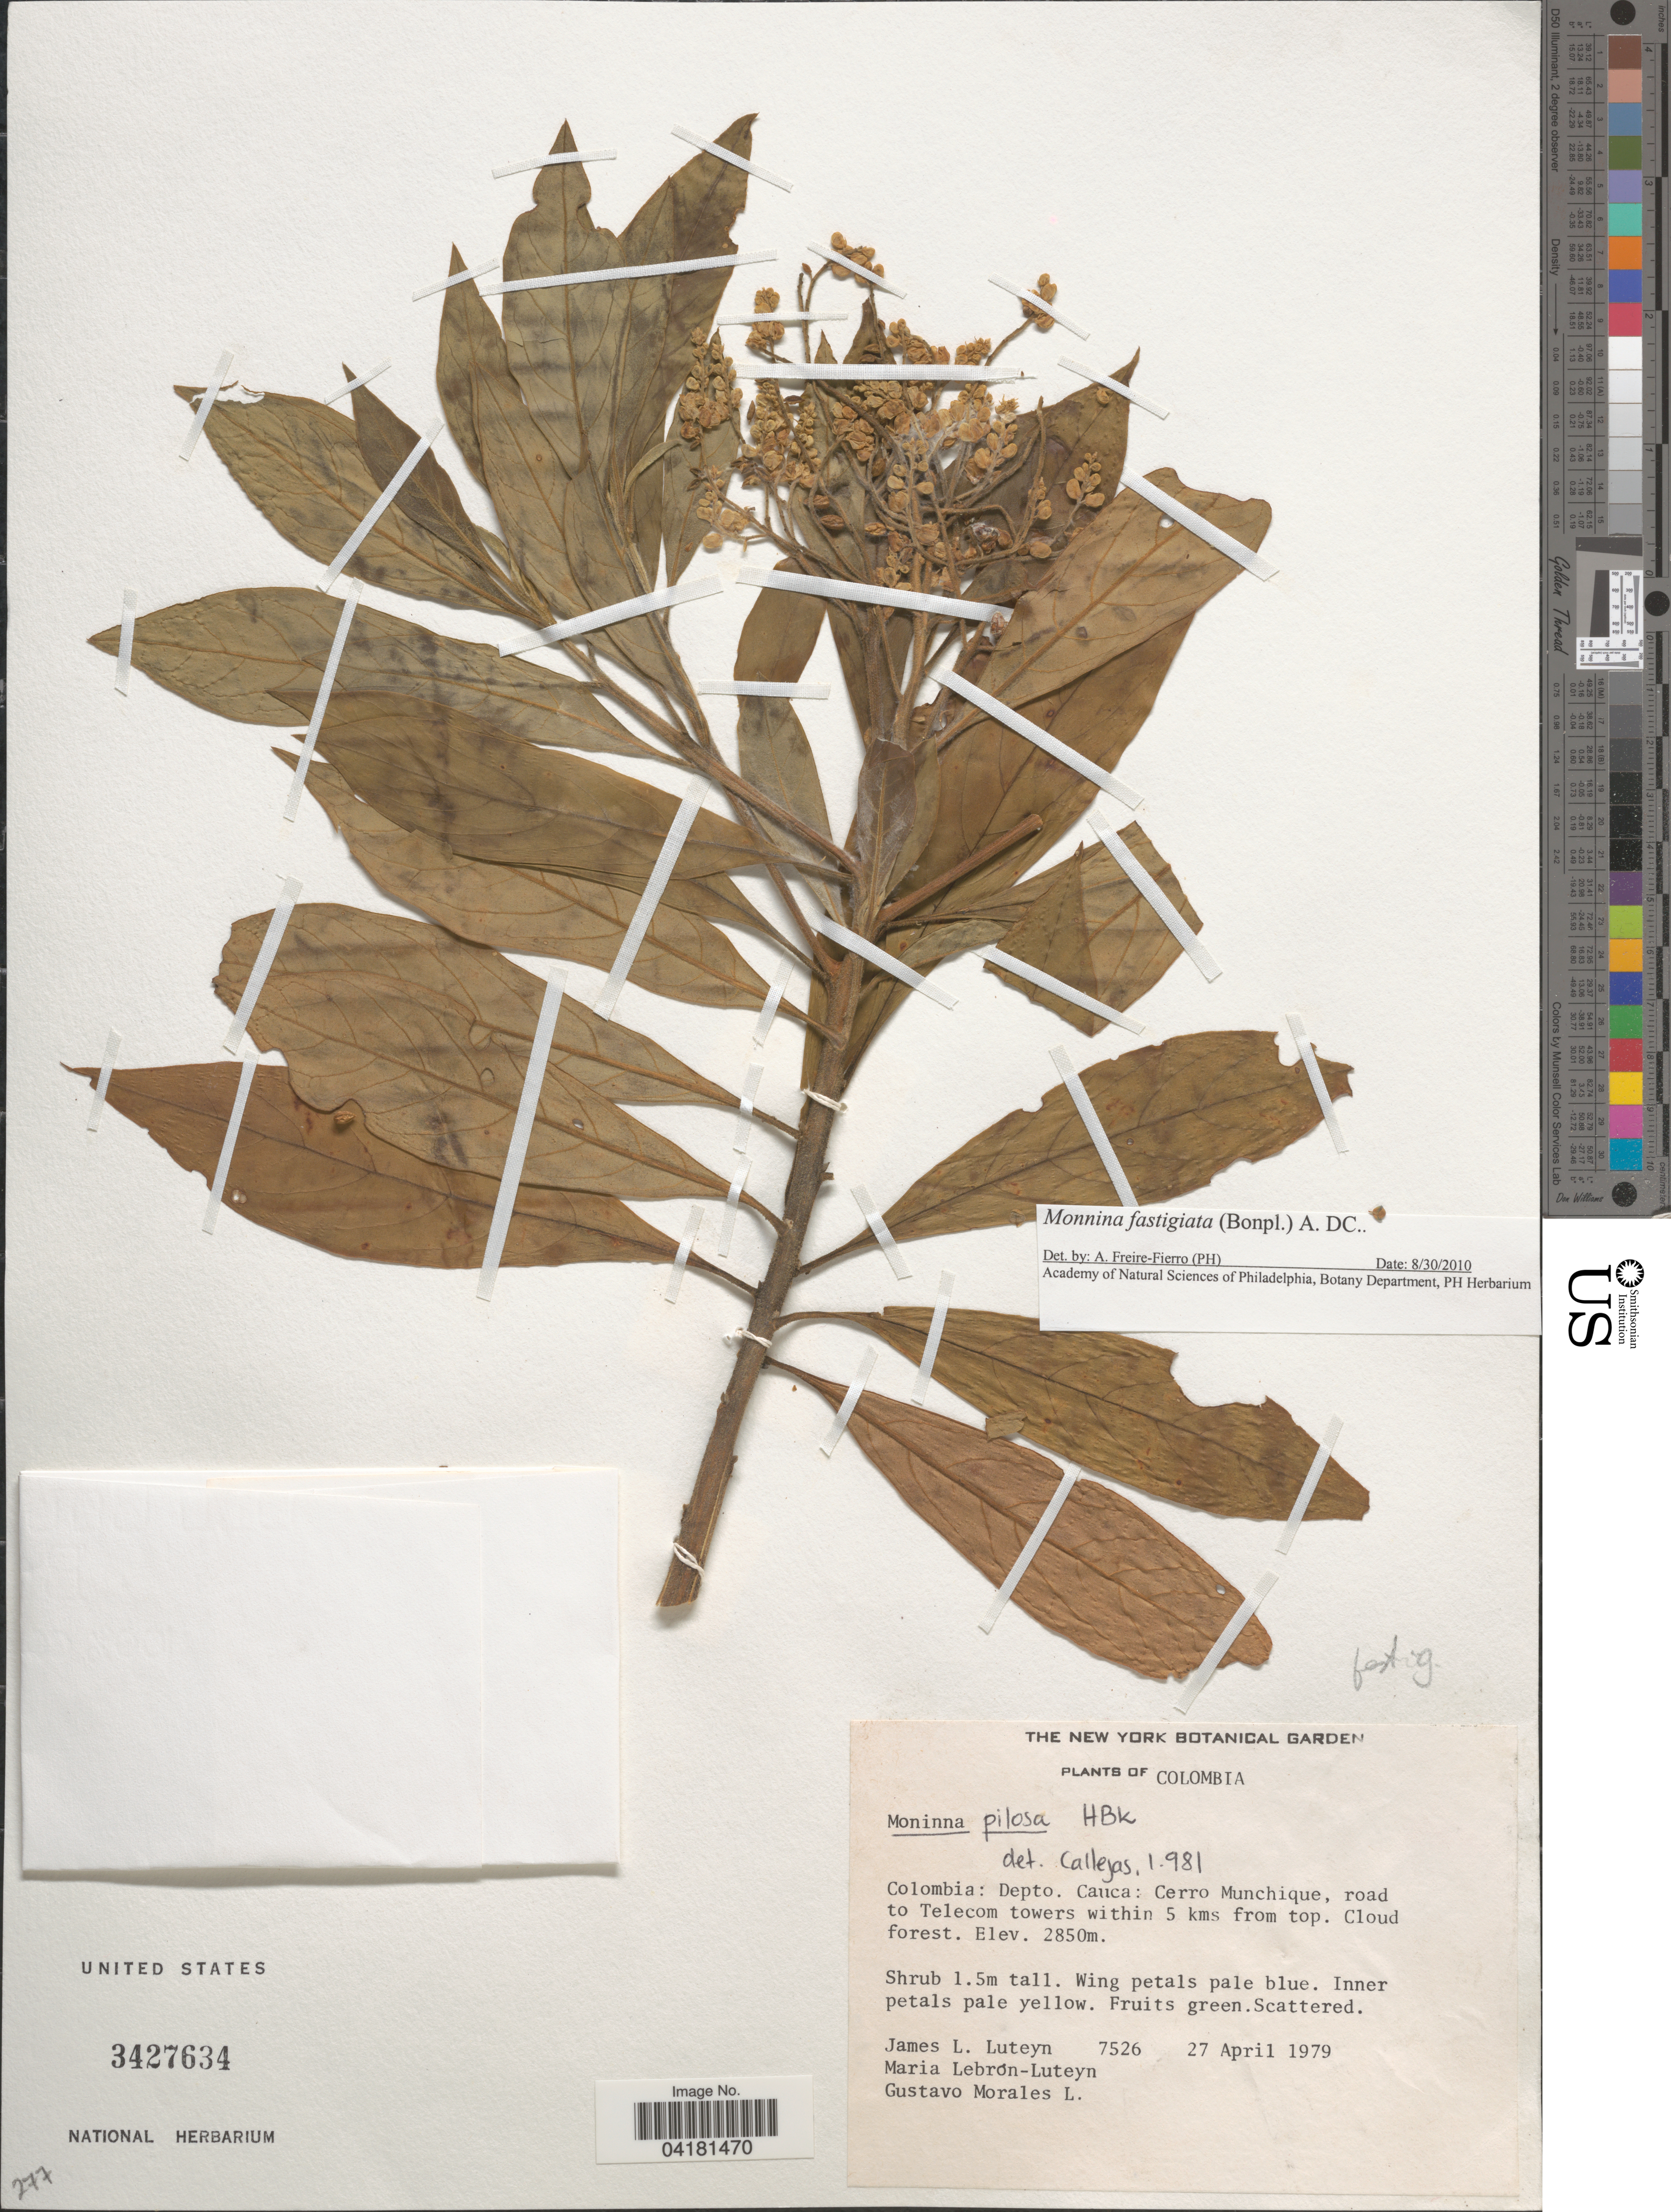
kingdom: Plantae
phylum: Tracheophyta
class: Magnoliopsida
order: Fabales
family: Polygalaceae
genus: Monnina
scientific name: Monnina fastigiata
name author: (Bonpl.) DC.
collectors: J. Luteyn, M. L. Lebrón-Luteyn & G. Morales L.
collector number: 7526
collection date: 1979-04-27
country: Colombia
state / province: Cauca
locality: Depto. Cauca: Cerro Munchique, road to Telecom towers within 5 kms from top.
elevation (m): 2850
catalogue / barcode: US 3427634